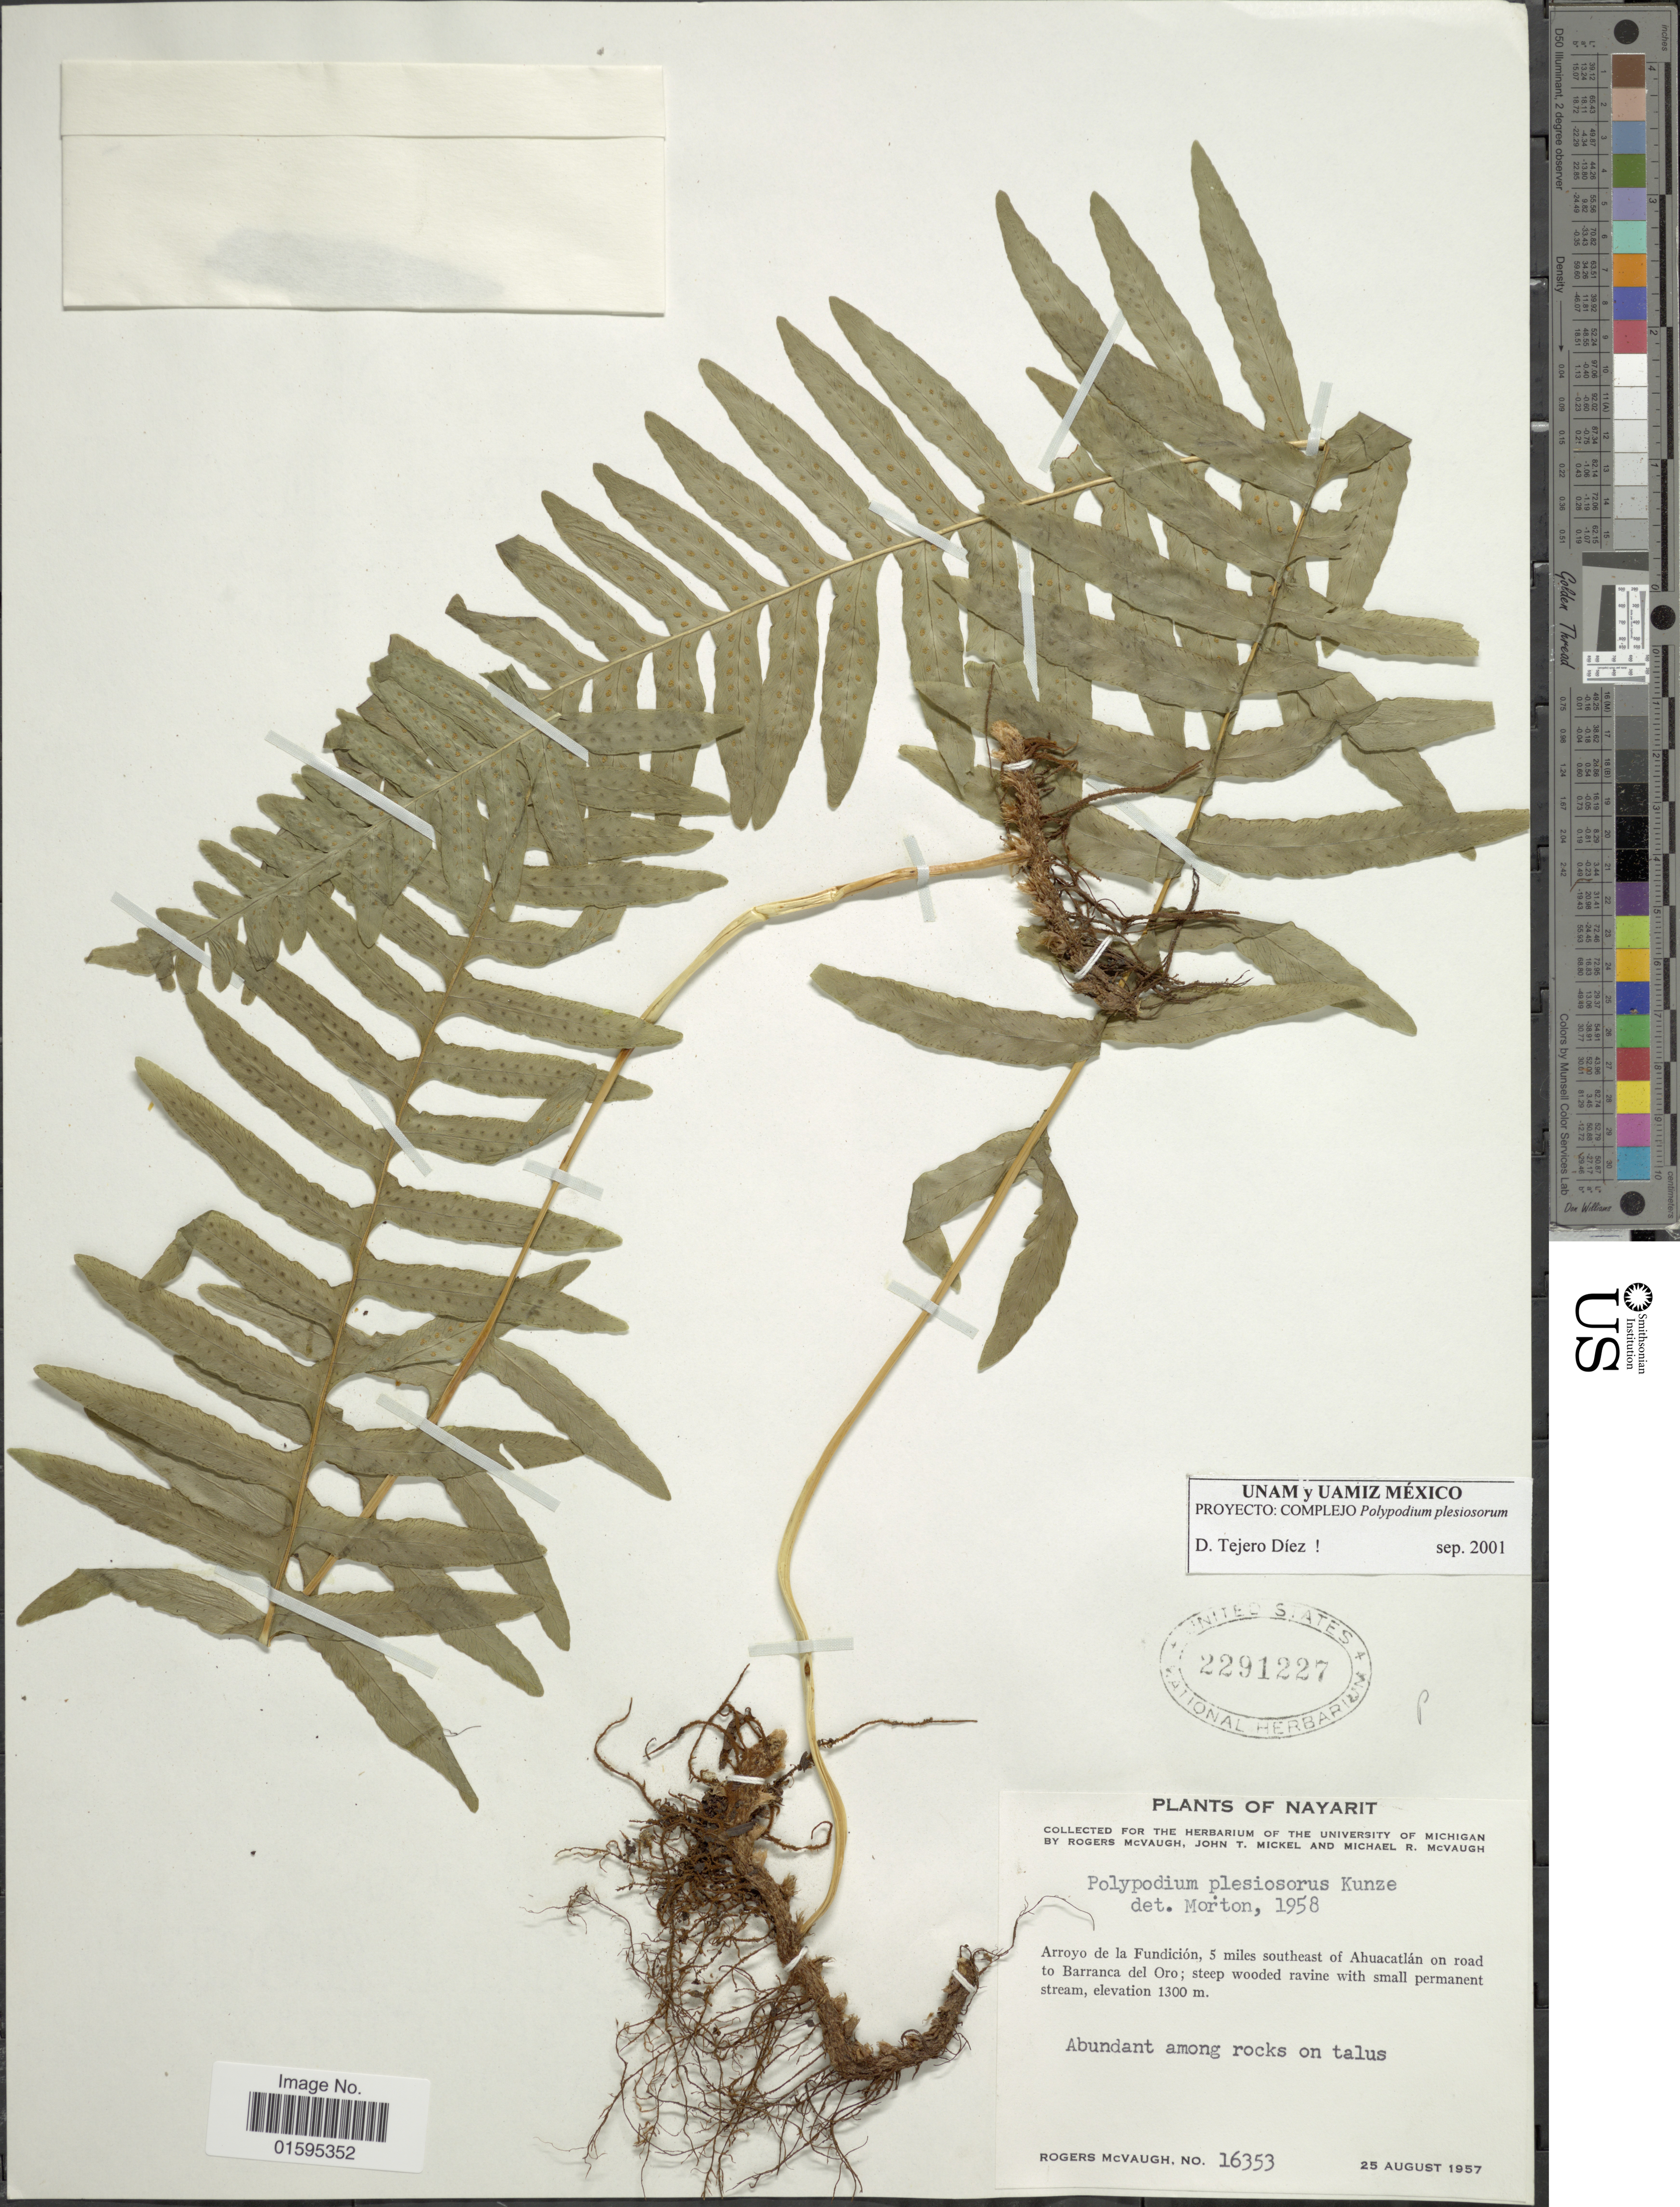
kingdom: Plantae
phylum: Tracheophyta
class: Polypodiopsida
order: Polypodiales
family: Polypodiaceae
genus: Polypodium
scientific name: Polypodium plesiosorum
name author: Kunze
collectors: R. McVaugh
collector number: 16353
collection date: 1957-08-25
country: Mexico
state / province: Nayarit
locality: Arroyo de la Fundición, 5 miles southeast of Ahuacatlán on road to Barranca del Oro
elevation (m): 1300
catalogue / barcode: US 2291227